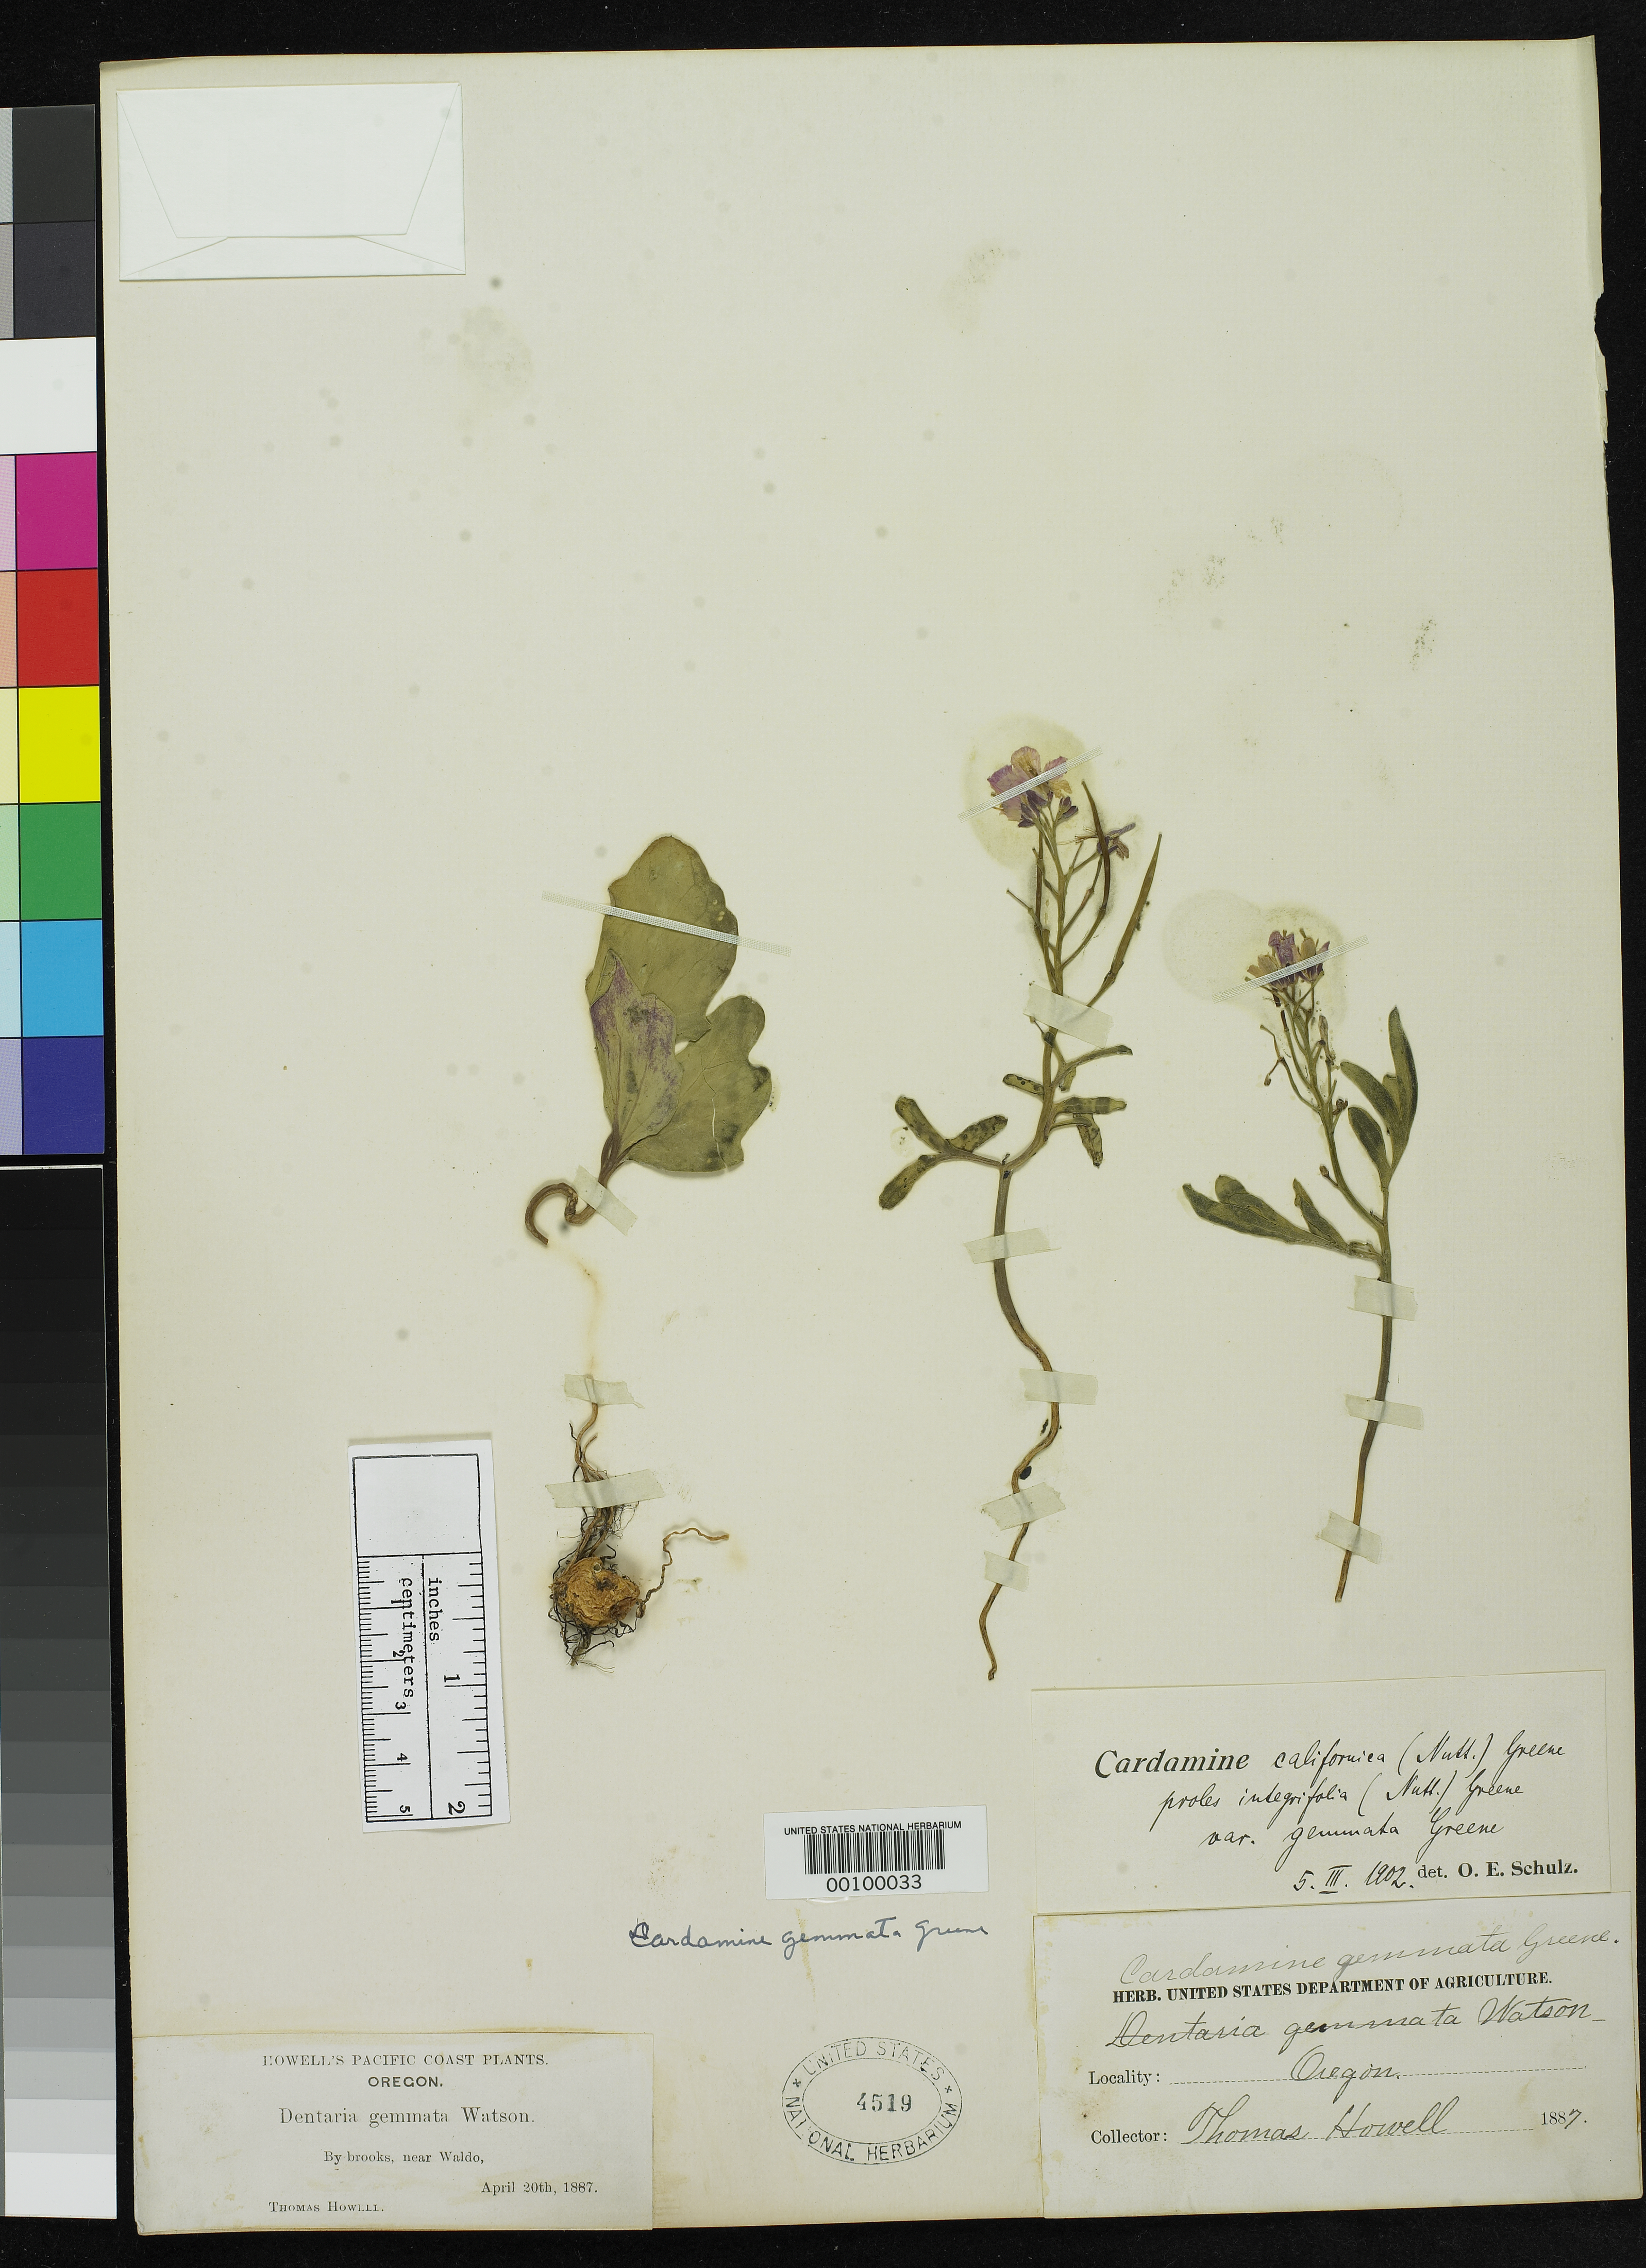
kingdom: Plantae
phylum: Tracheophyta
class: Magnoliopsida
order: Brassicales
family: Brassicaceae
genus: Cardamine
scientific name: Cardamine gemmata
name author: Greene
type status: Isotype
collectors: T. J. Howell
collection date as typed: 20 Apr 1887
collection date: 1887-04-20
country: United States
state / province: Oregon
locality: Near Waldo.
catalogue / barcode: US 4519